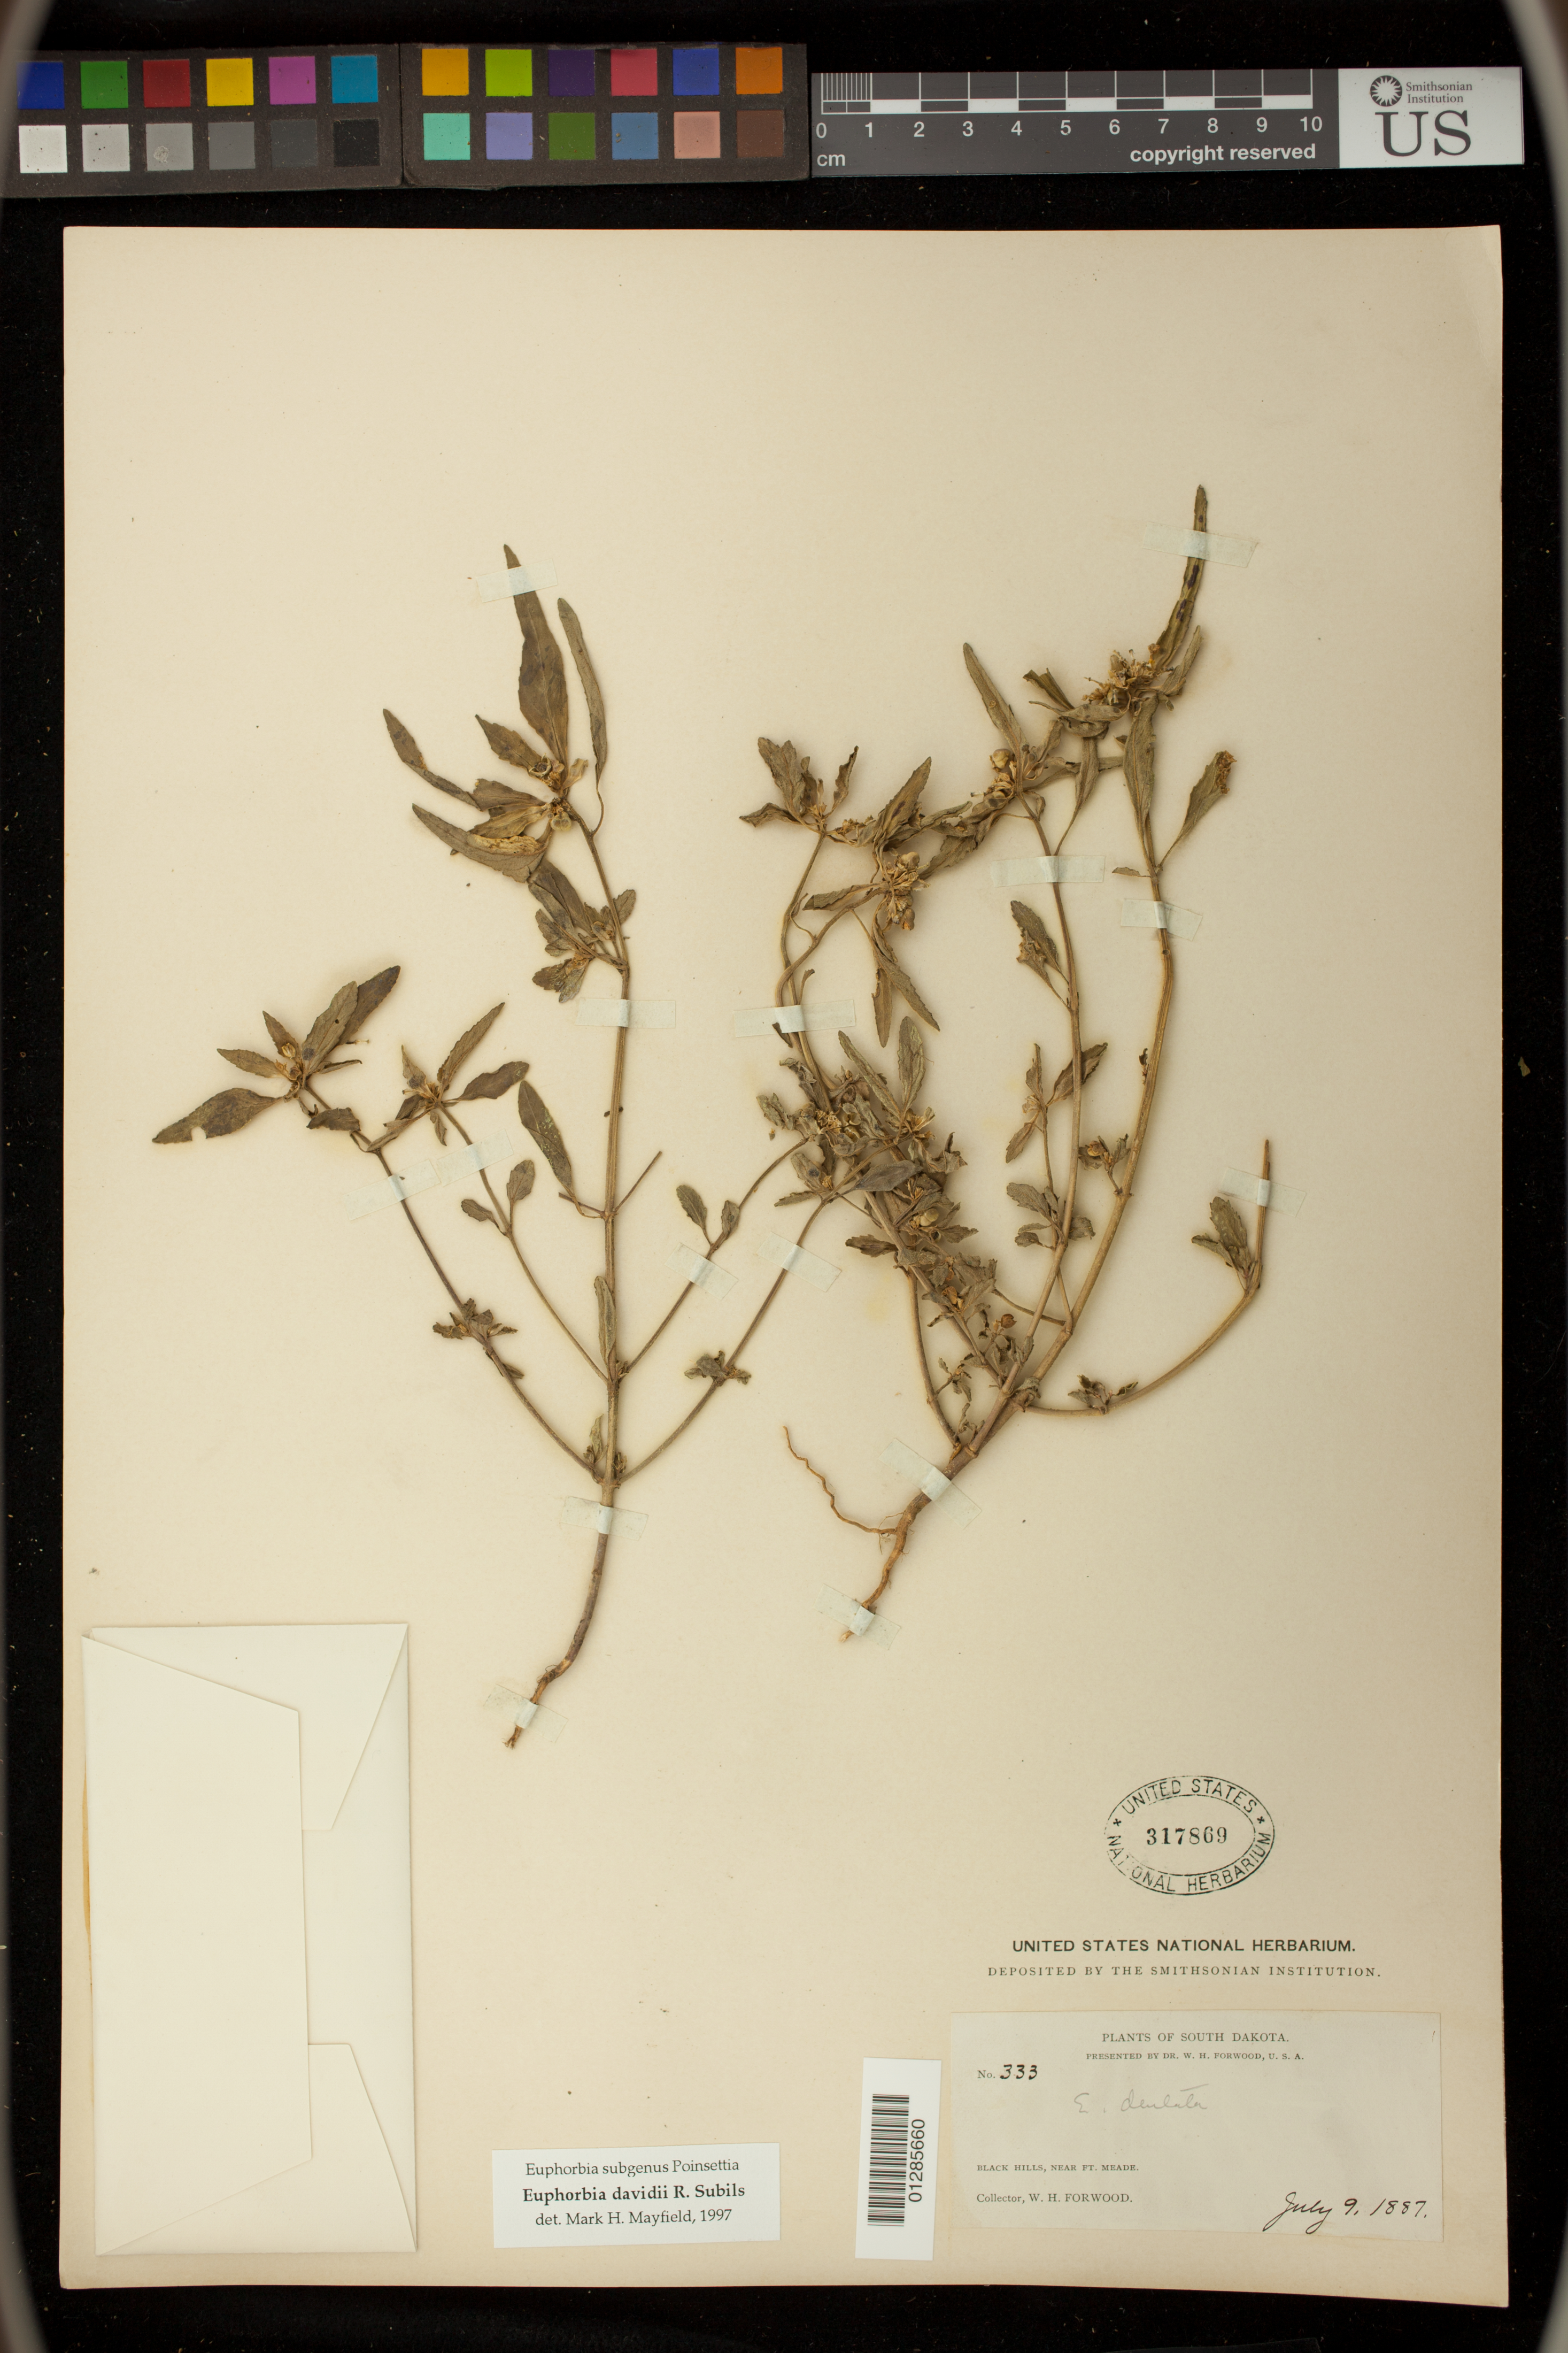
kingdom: Plantae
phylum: Tracheophyta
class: Magnoliopsida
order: Malpighiales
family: Euphorbiaceae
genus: Euphorbia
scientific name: Euphorbia davidii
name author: Subils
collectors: W. Forwood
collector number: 333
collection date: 1887-07-09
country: United States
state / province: South Dakota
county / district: Lawrence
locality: Black Hills, near Ft. Meade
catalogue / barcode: US 317869